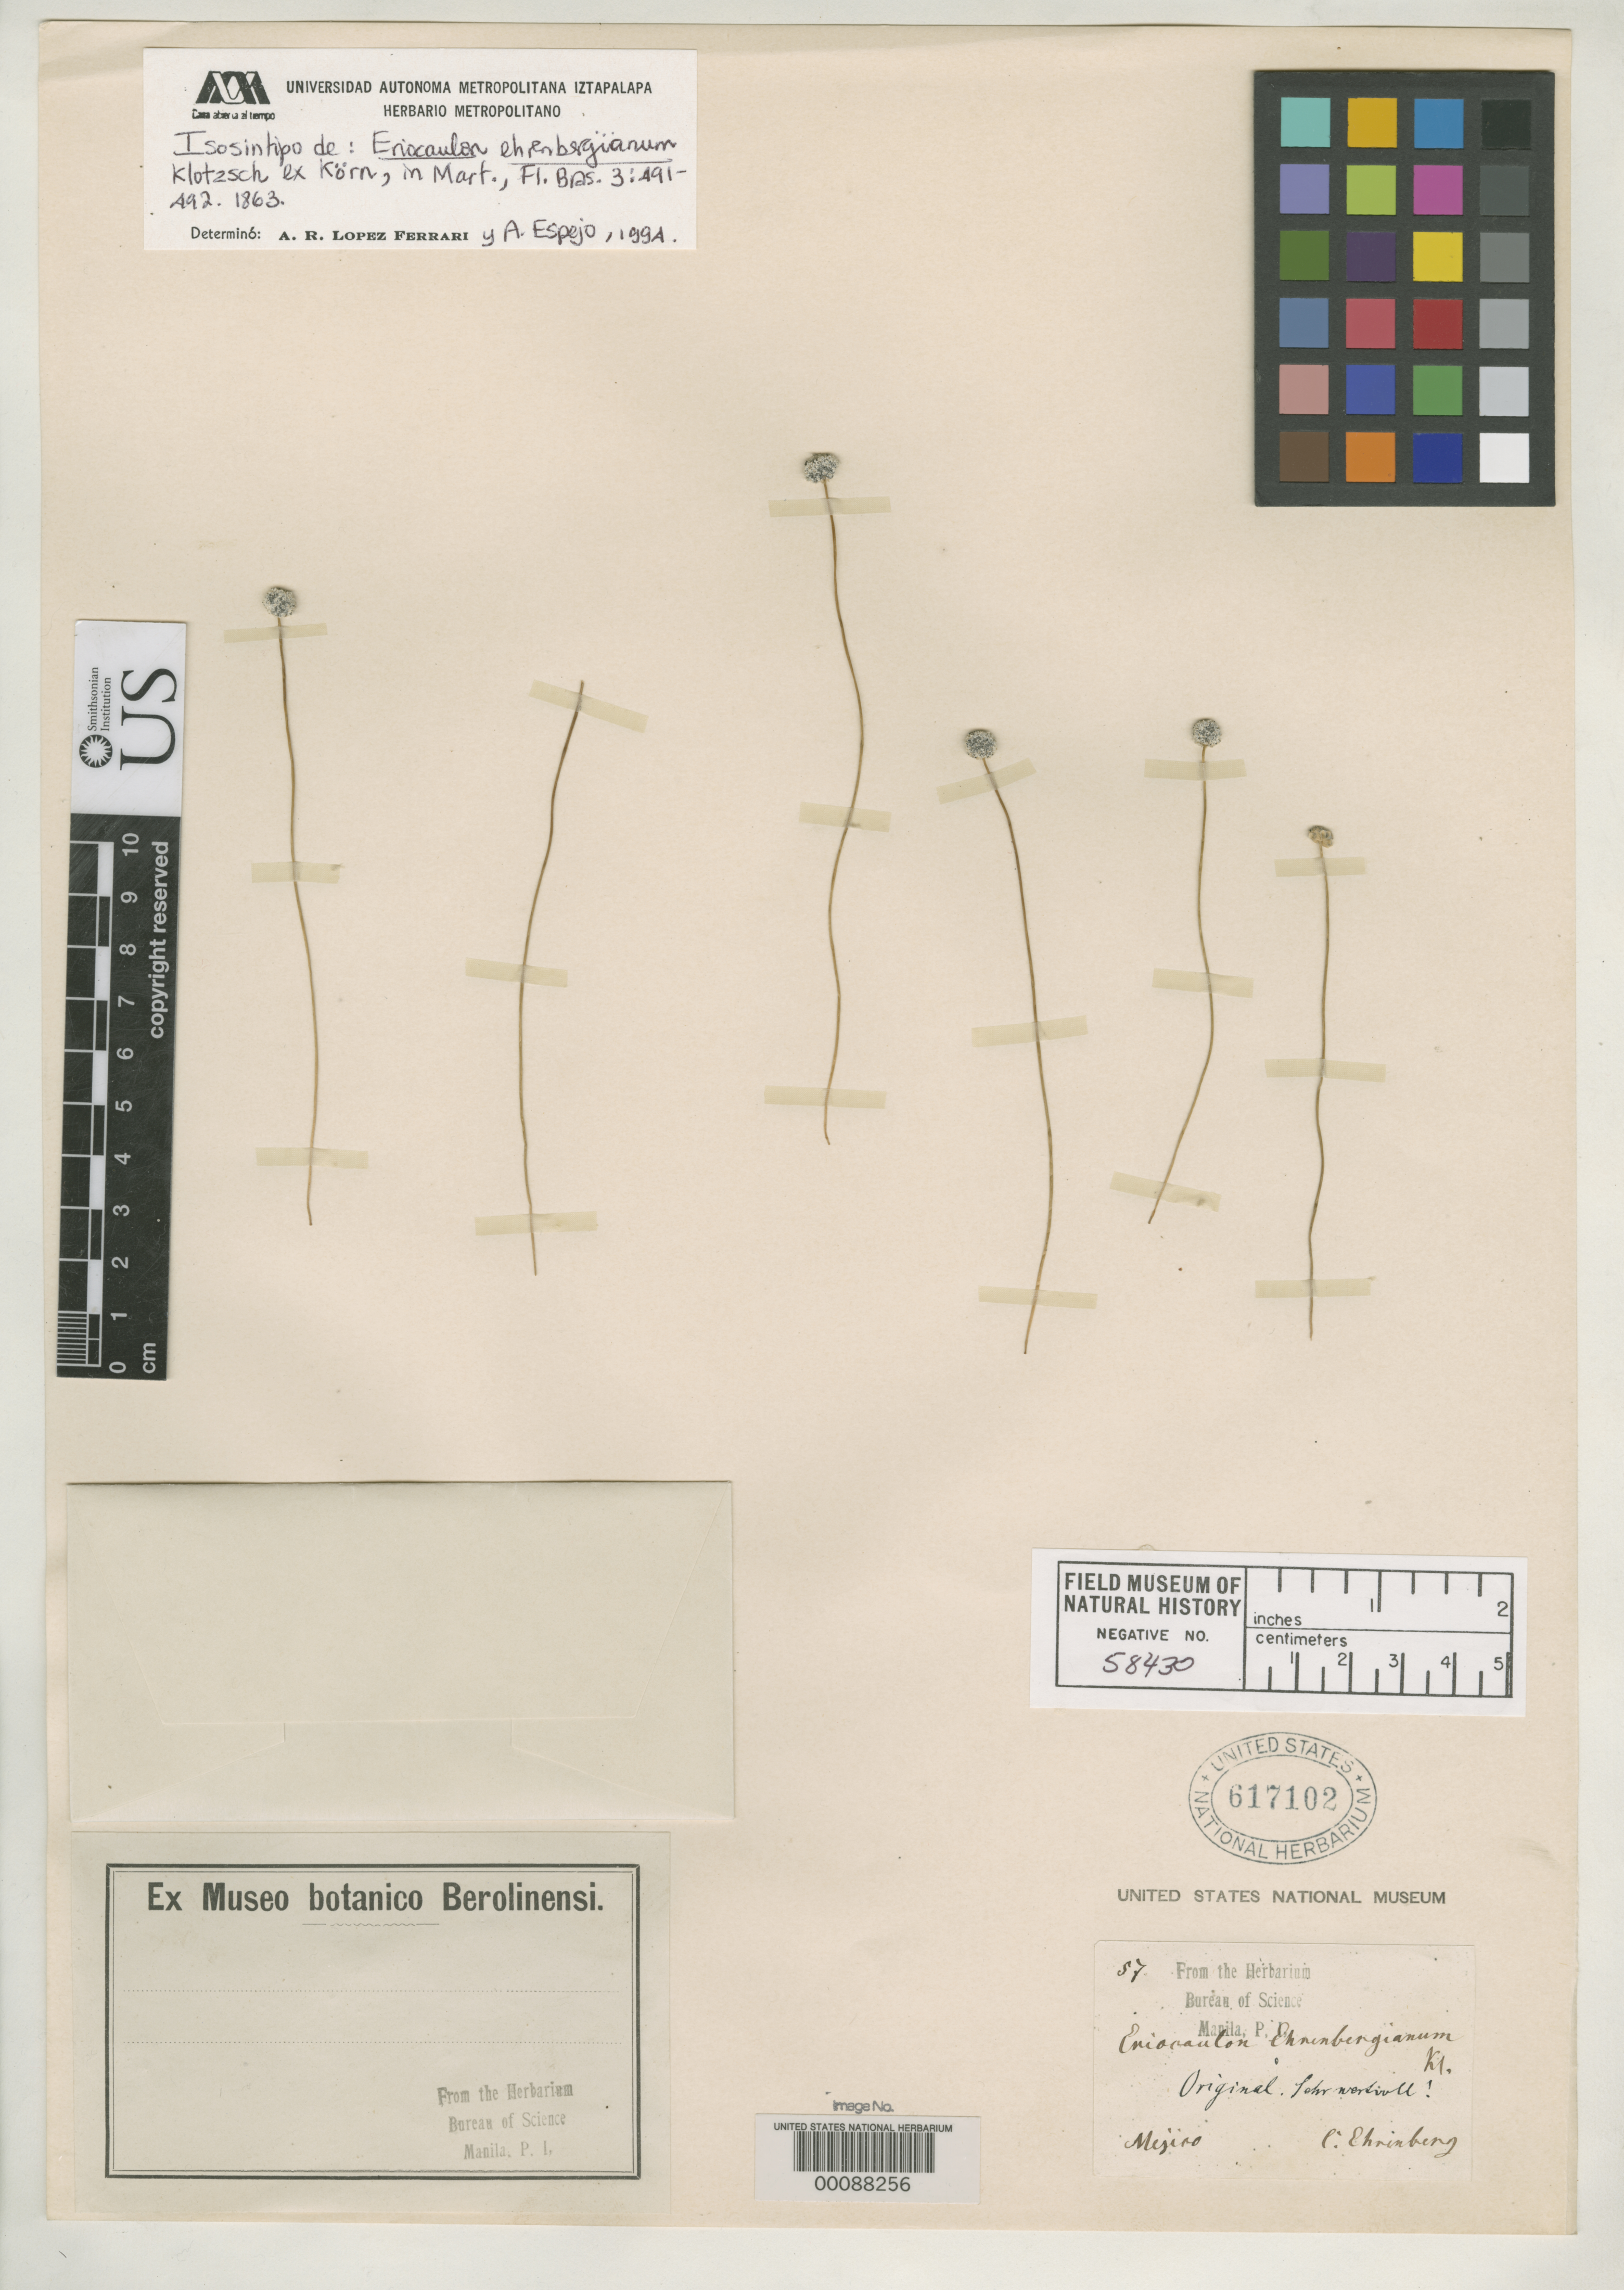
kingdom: Plantae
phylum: Tracheophyta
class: Liliopsida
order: Poales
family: Eriocaulaceae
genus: Eriocaulon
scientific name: Eriocaulon ehrenbergianum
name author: Klotzsch ex Körn. in Mart.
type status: Type Collection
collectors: C. Ehrenberg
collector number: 57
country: Mexico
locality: E of Monserrat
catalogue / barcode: US 617102